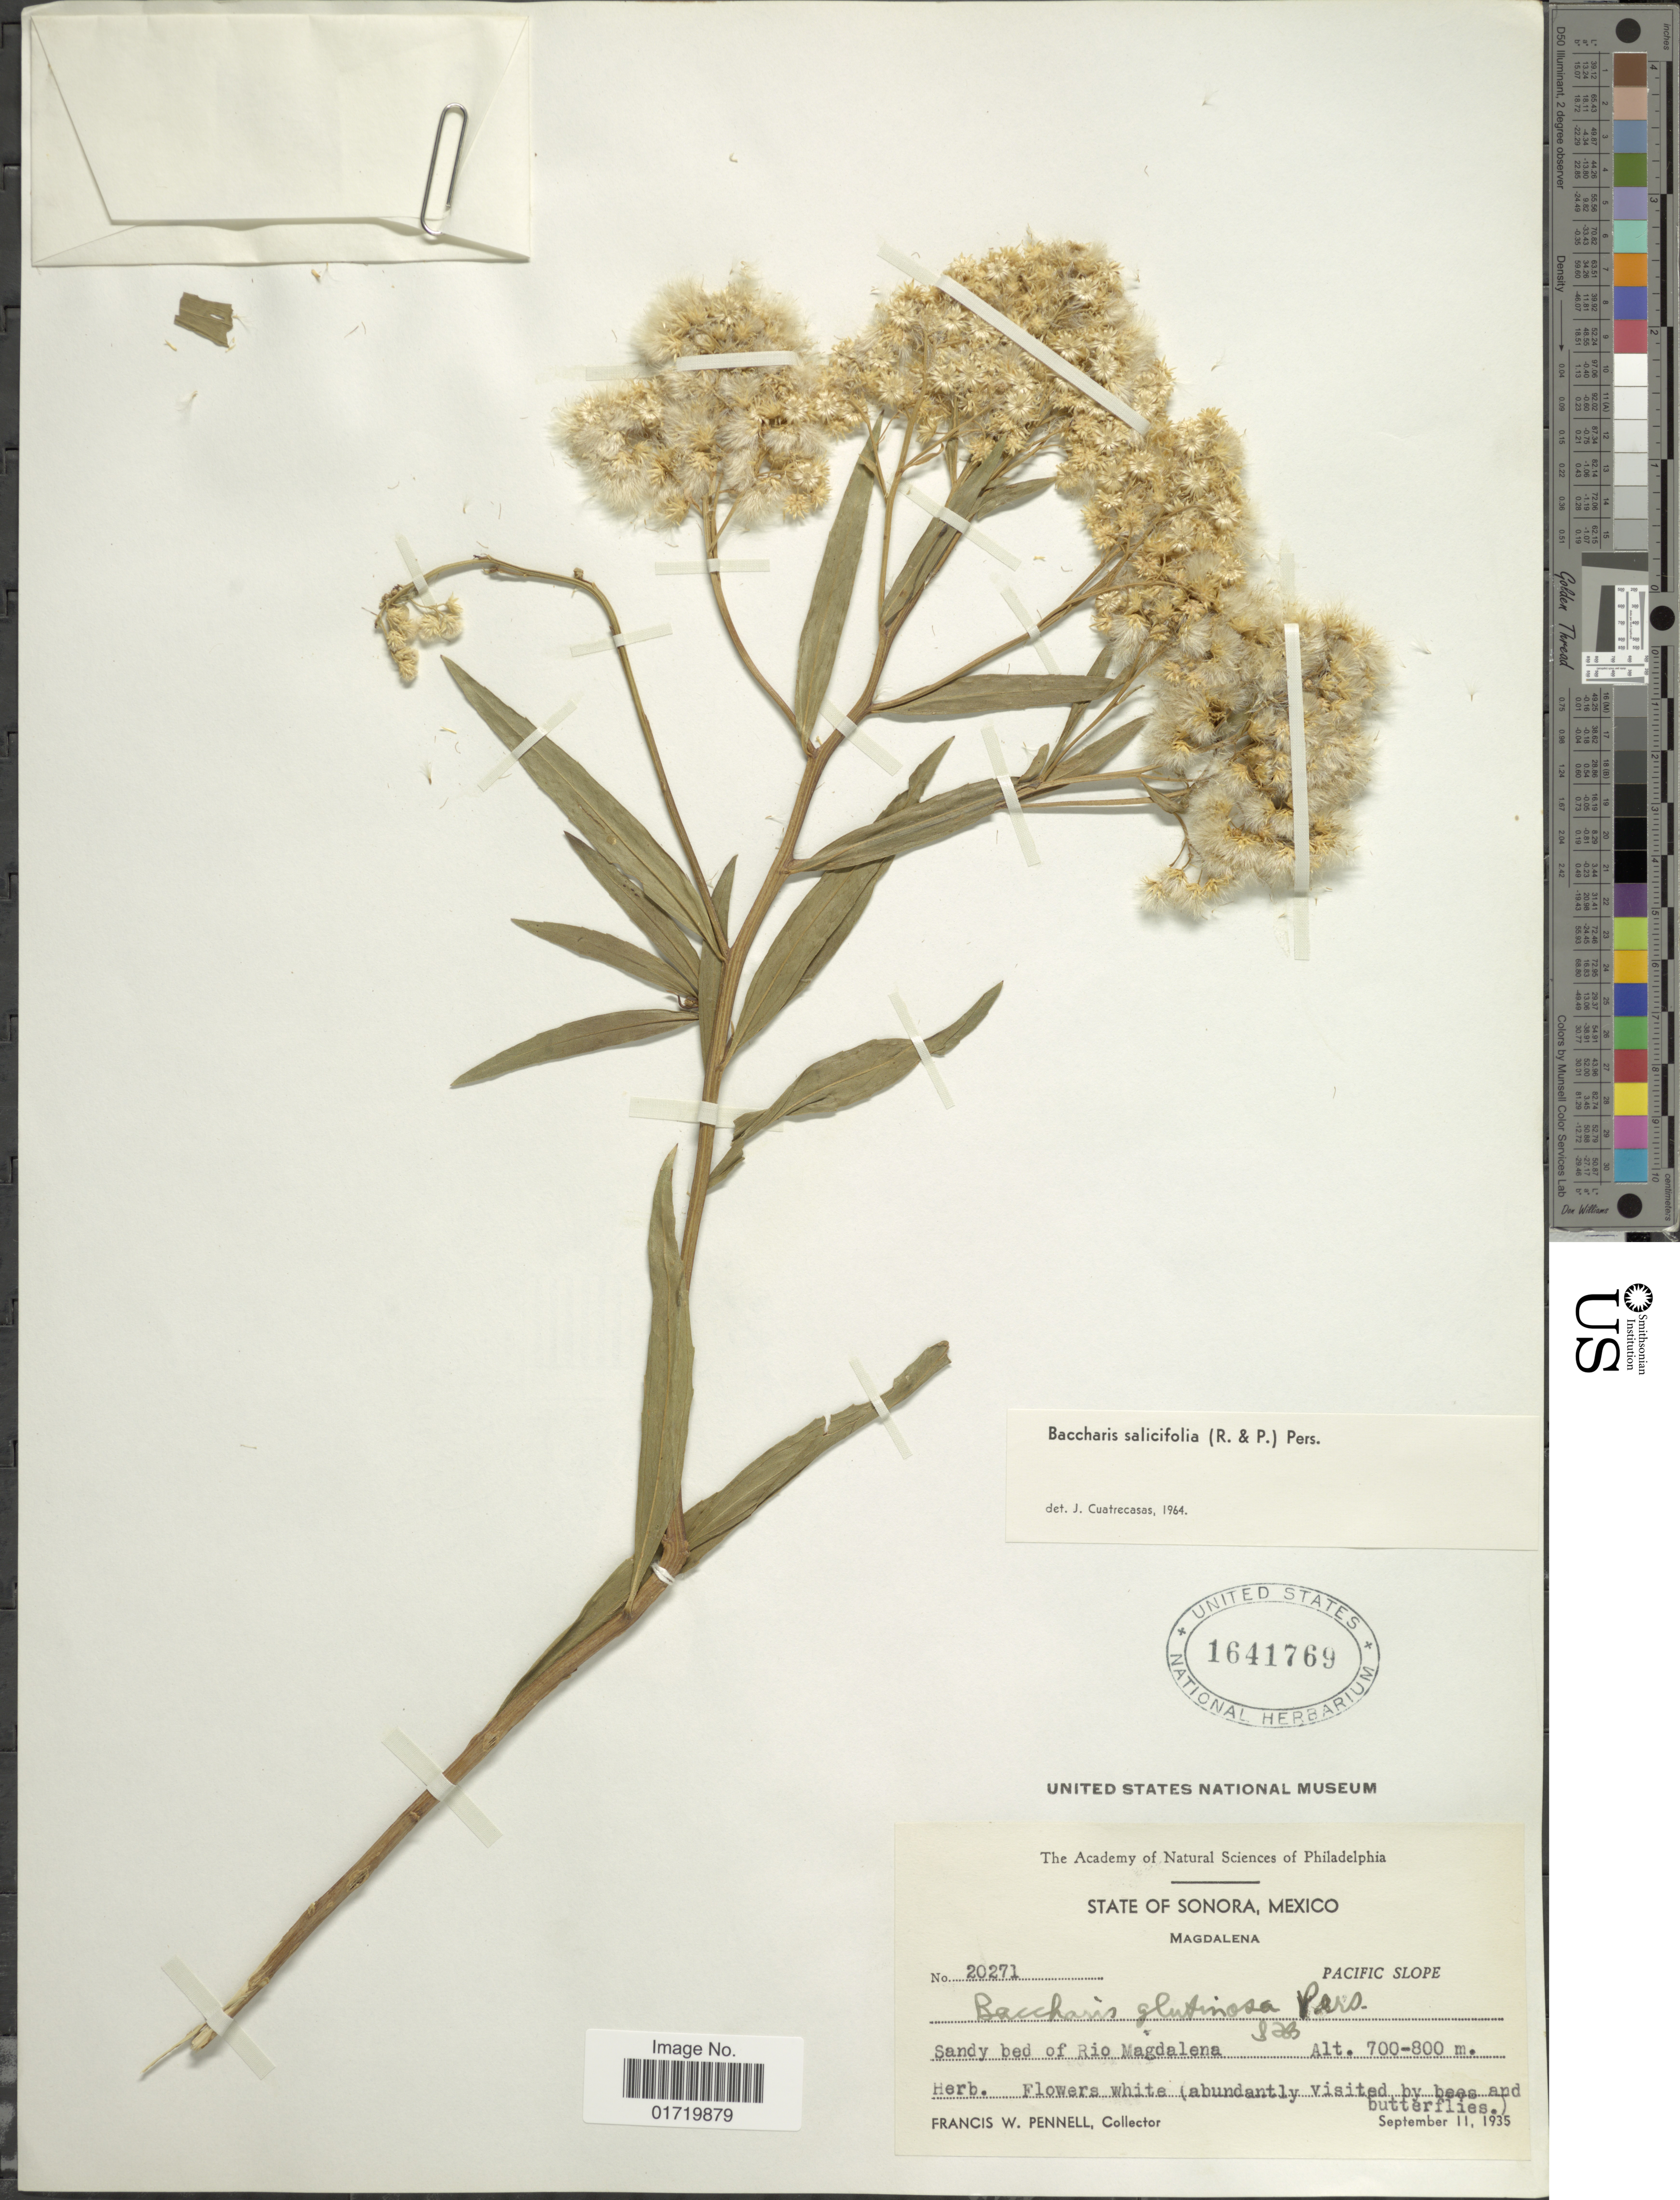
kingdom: Plantae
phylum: Tracheophyta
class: Magnoliopsida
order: Asterales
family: Asteraceae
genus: Baccharis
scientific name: Baccharis salicifolia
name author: (Ruiz & Pav.) Pers.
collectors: F. W. Pennell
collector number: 20271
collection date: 1935-09-11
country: Mexico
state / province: Sonora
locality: Magdalena, Pacific Slope, sandy bed of Rio Magdalena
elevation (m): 700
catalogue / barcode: US 1641769